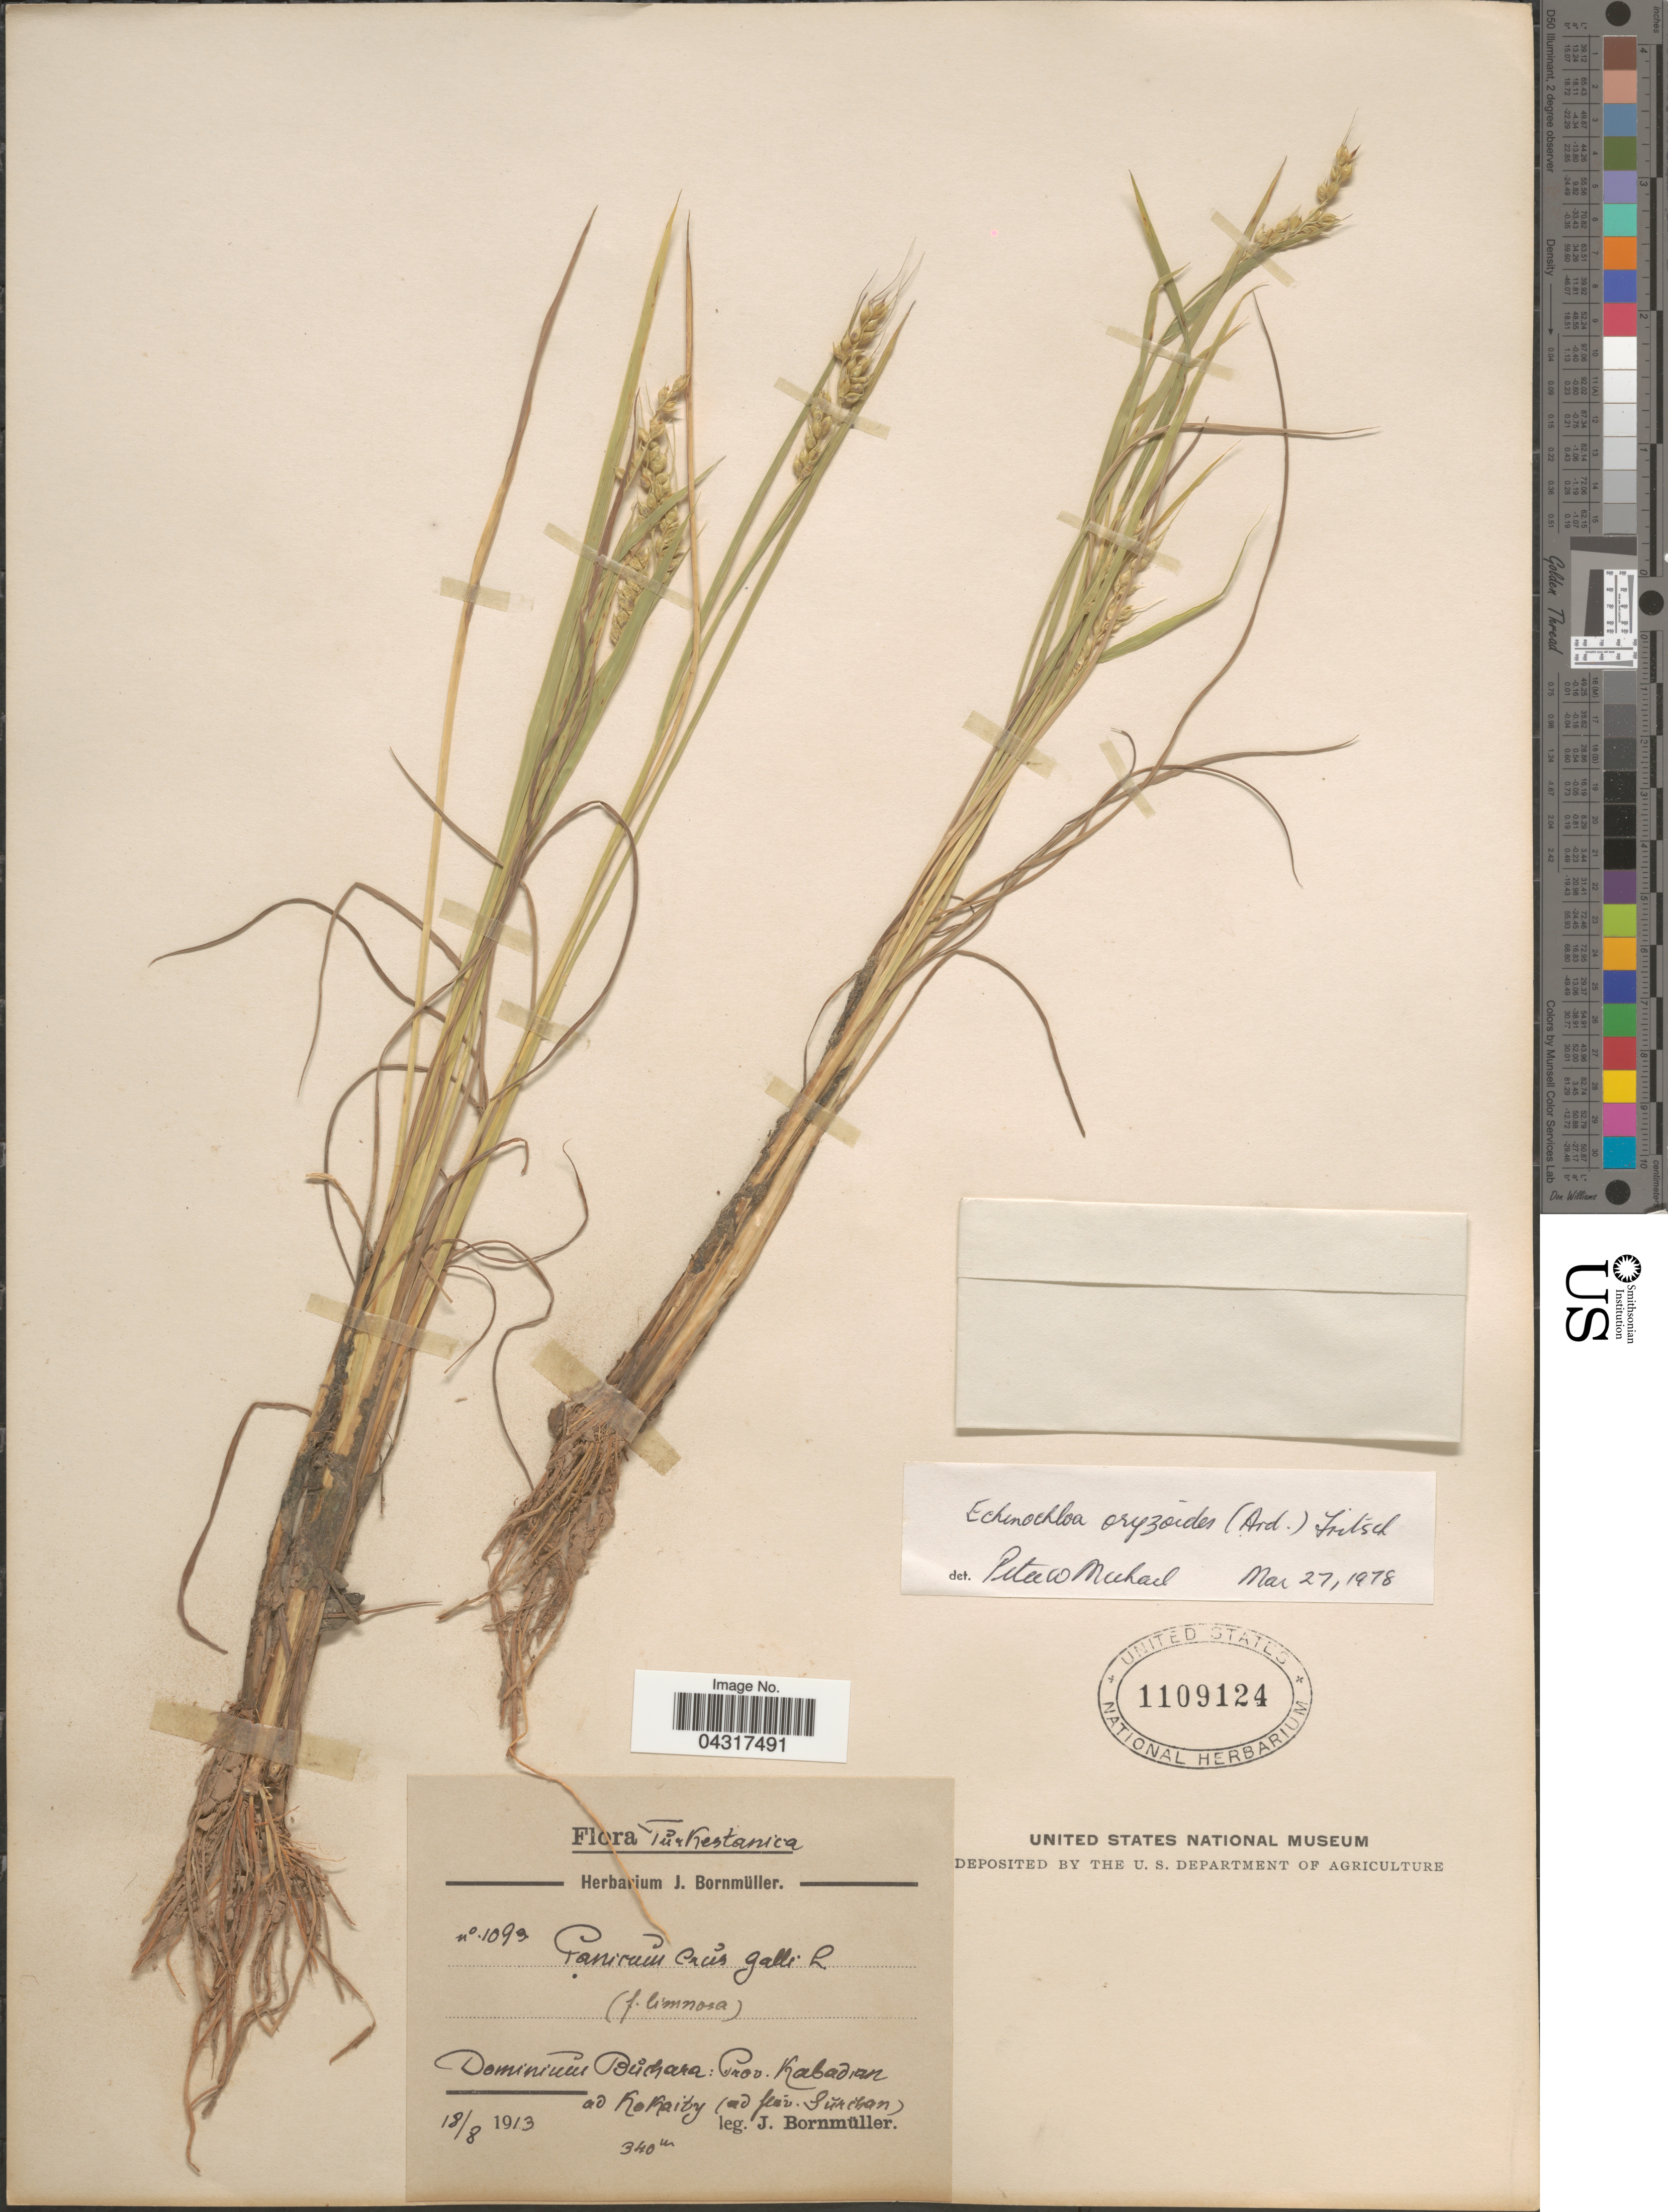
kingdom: Plantae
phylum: Tracheophyta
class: Liliopsida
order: Poales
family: Poaceae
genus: Echinochloa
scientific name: Echinochloa oryzoides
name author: (Ard.) Fritsch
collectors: J. Bornmüller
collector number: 1093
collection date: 1913-08-18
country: Uzbekistan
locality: Tůrkestanica. Dominium Bůchara: Prov. Kabadian ad Kokaiby (ad prov. Sŭrchan).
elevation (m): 340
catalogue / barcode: US 1109124